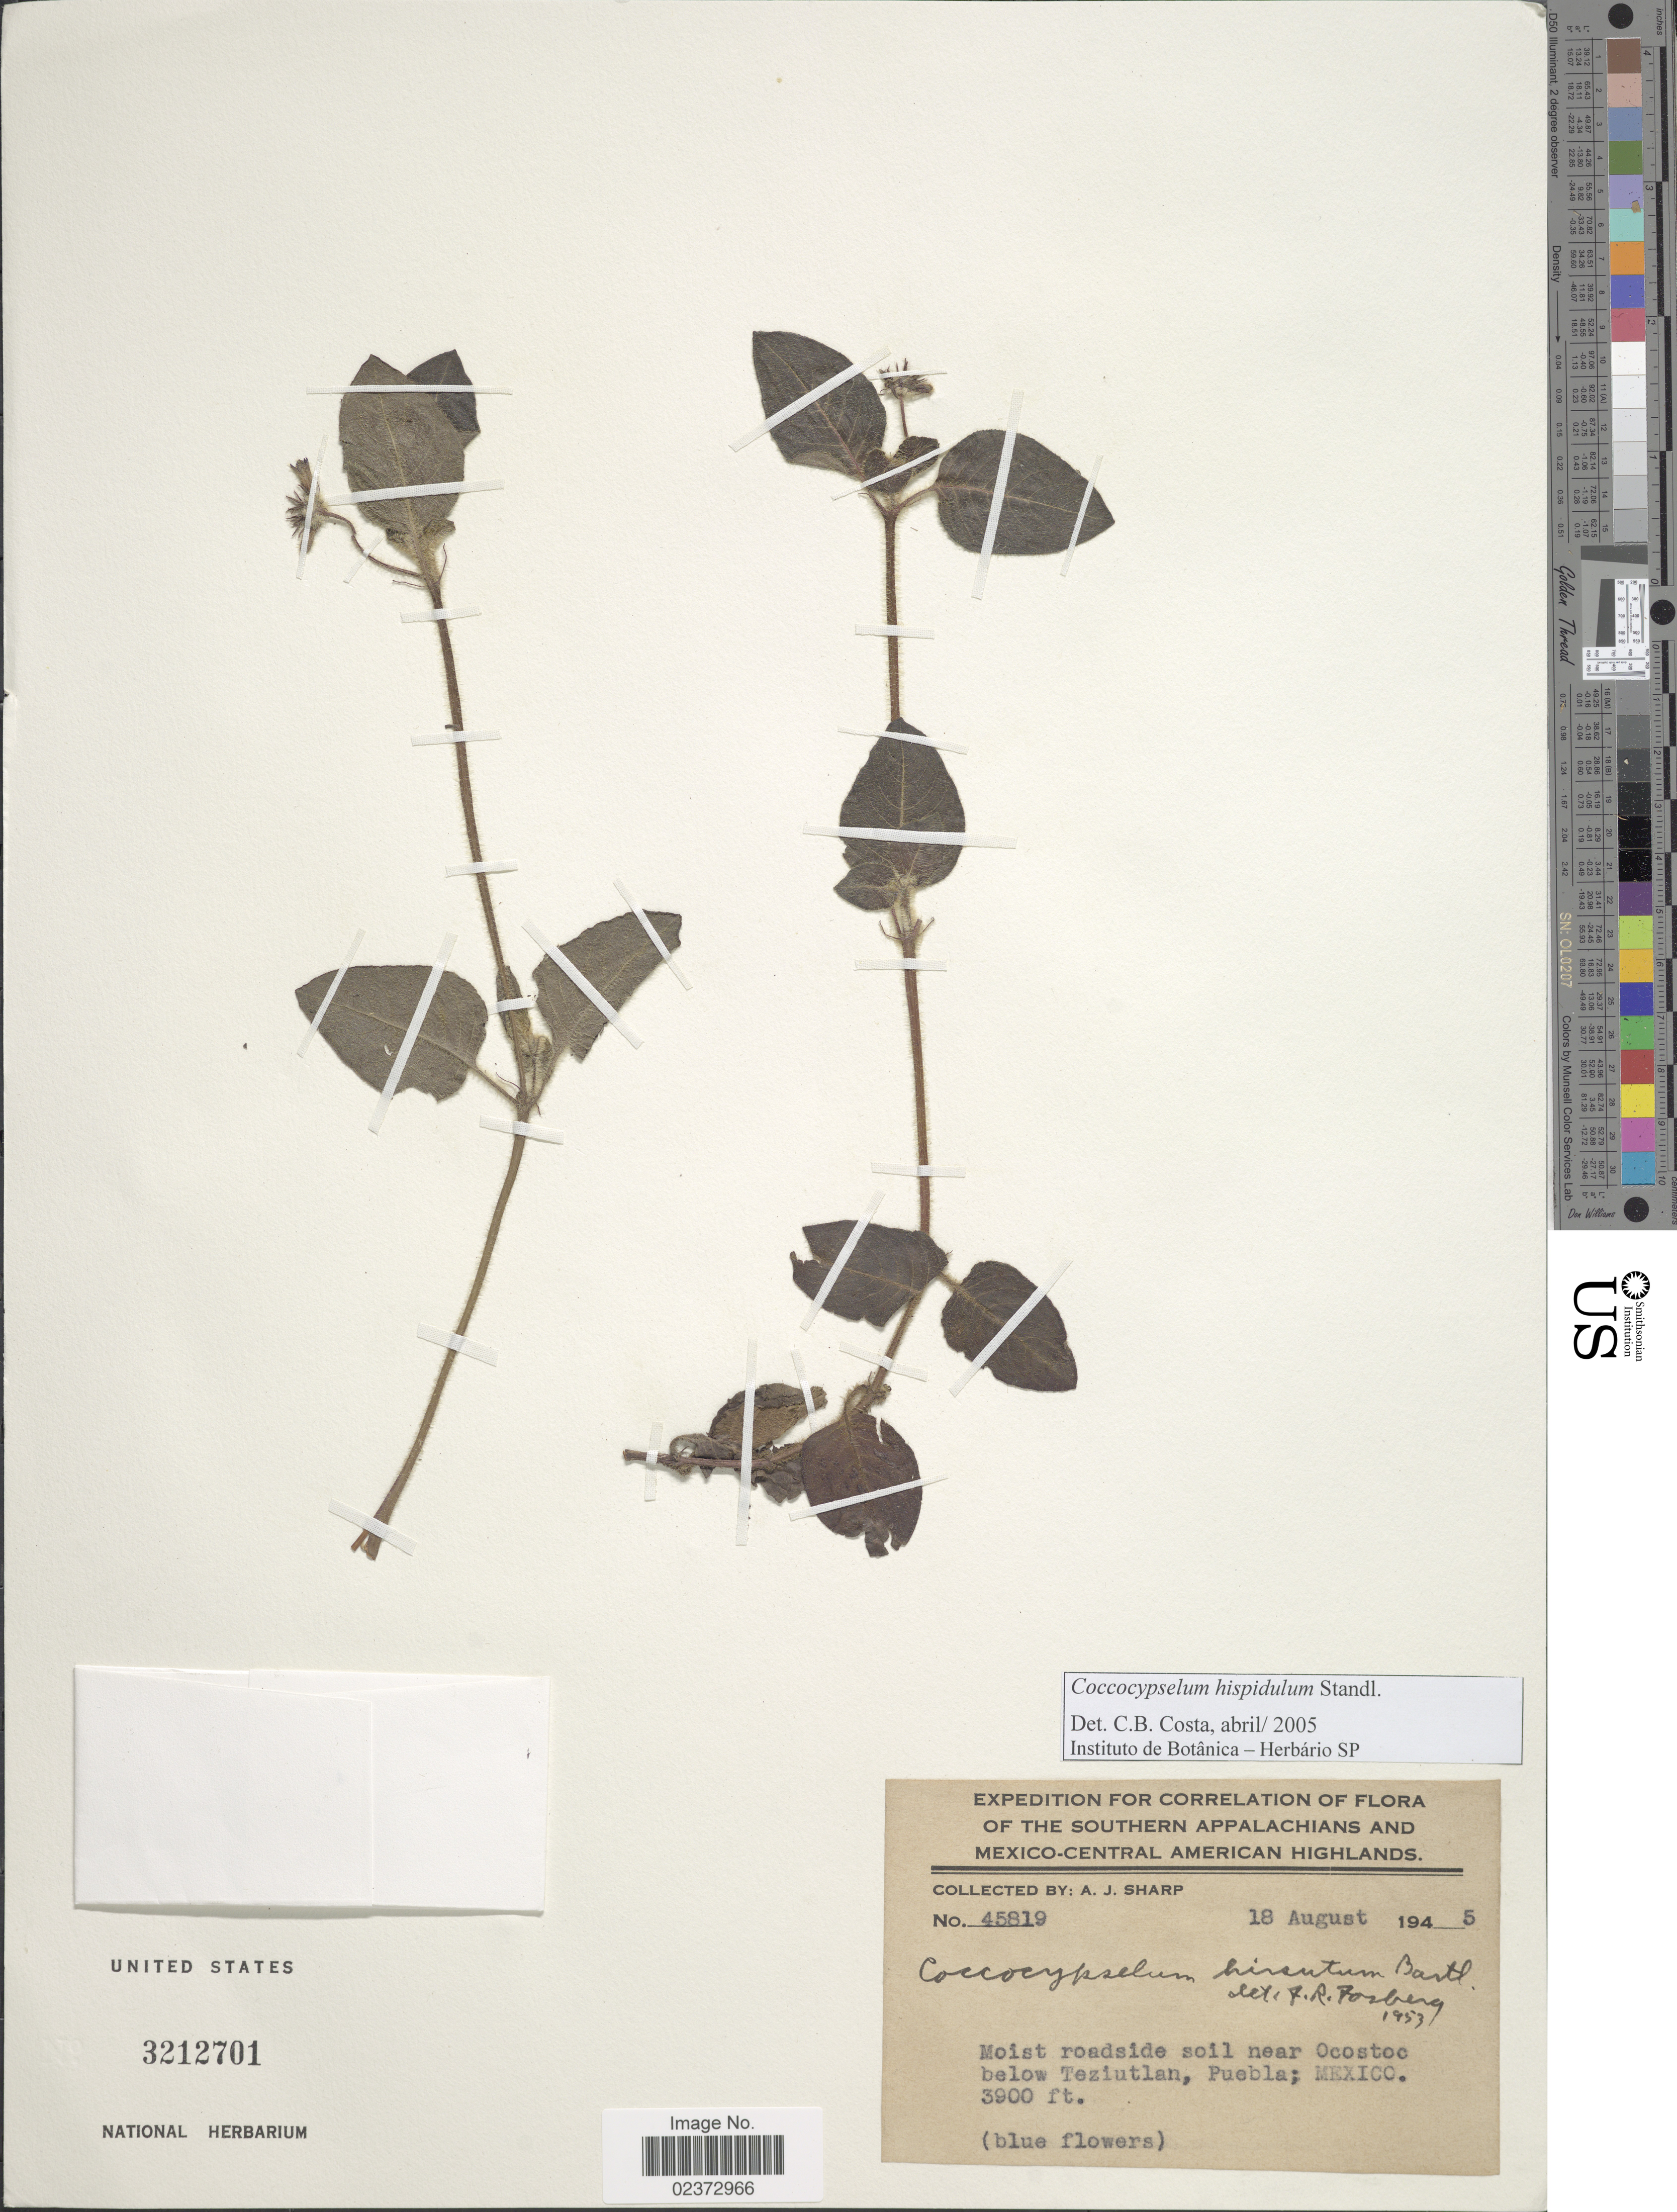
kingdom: Plantae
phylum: Tracheophyta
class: Magnoliopsida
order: Gentianales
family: Rubiaceae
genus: Coccocypselum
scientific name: Coccocypselum hispidulum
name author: (Standl.) Standl.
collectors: A. J. Sharp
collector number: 45819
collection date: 1945-08-18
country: Mexico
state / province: Puebla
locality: Moist roadside soil near Ocostoc, below Teziutlan, Puebla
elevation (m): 1189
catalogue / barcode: US 3212701